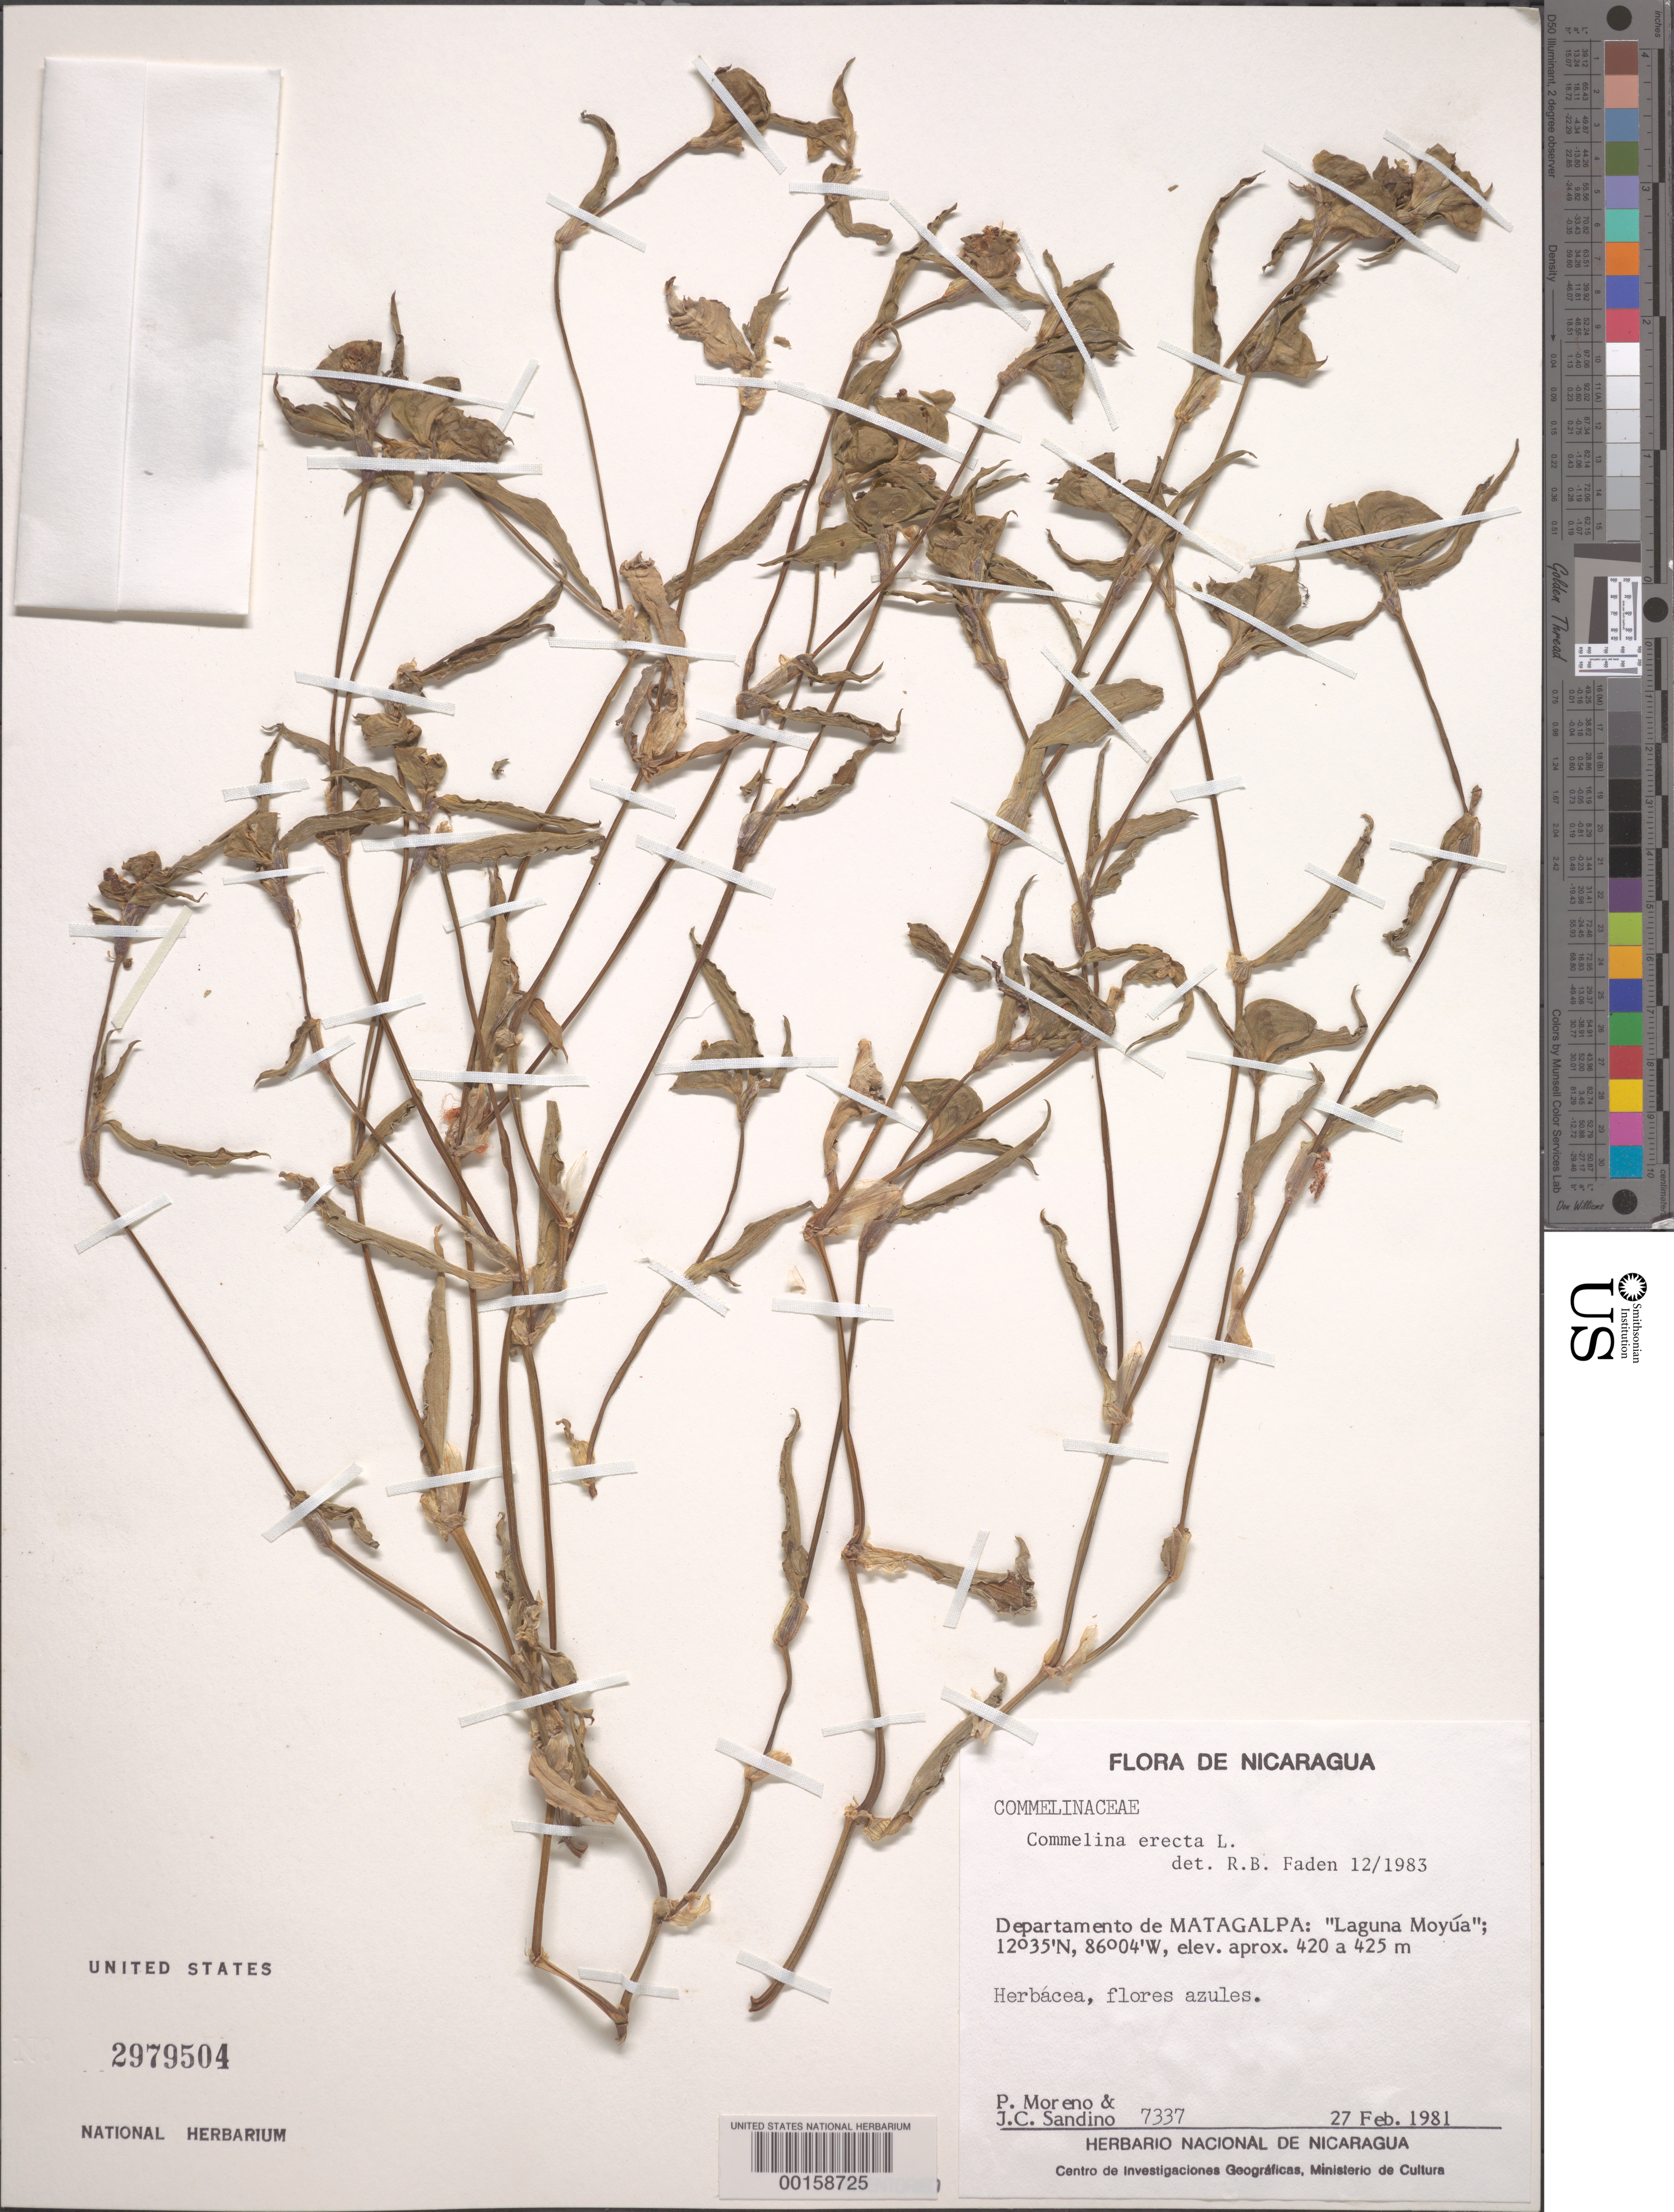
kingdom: Plantae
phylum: Tracheophyta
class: Liliopsida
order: Commelinales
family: Commelinaceae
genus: Commelina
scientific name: Commelina erecta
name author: L.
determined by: Faden, Robert B., (US), Smithsonian Institution - National Museum of Natural History (UNITED STATES)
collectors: P. Moreno & J. Sandino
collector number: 7337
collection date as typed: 27 Feb 1981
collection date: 1981-02-27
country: Nicaragua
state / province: Matagalpa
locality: "laguna moyua"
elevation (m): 420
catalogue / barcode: US 2979504